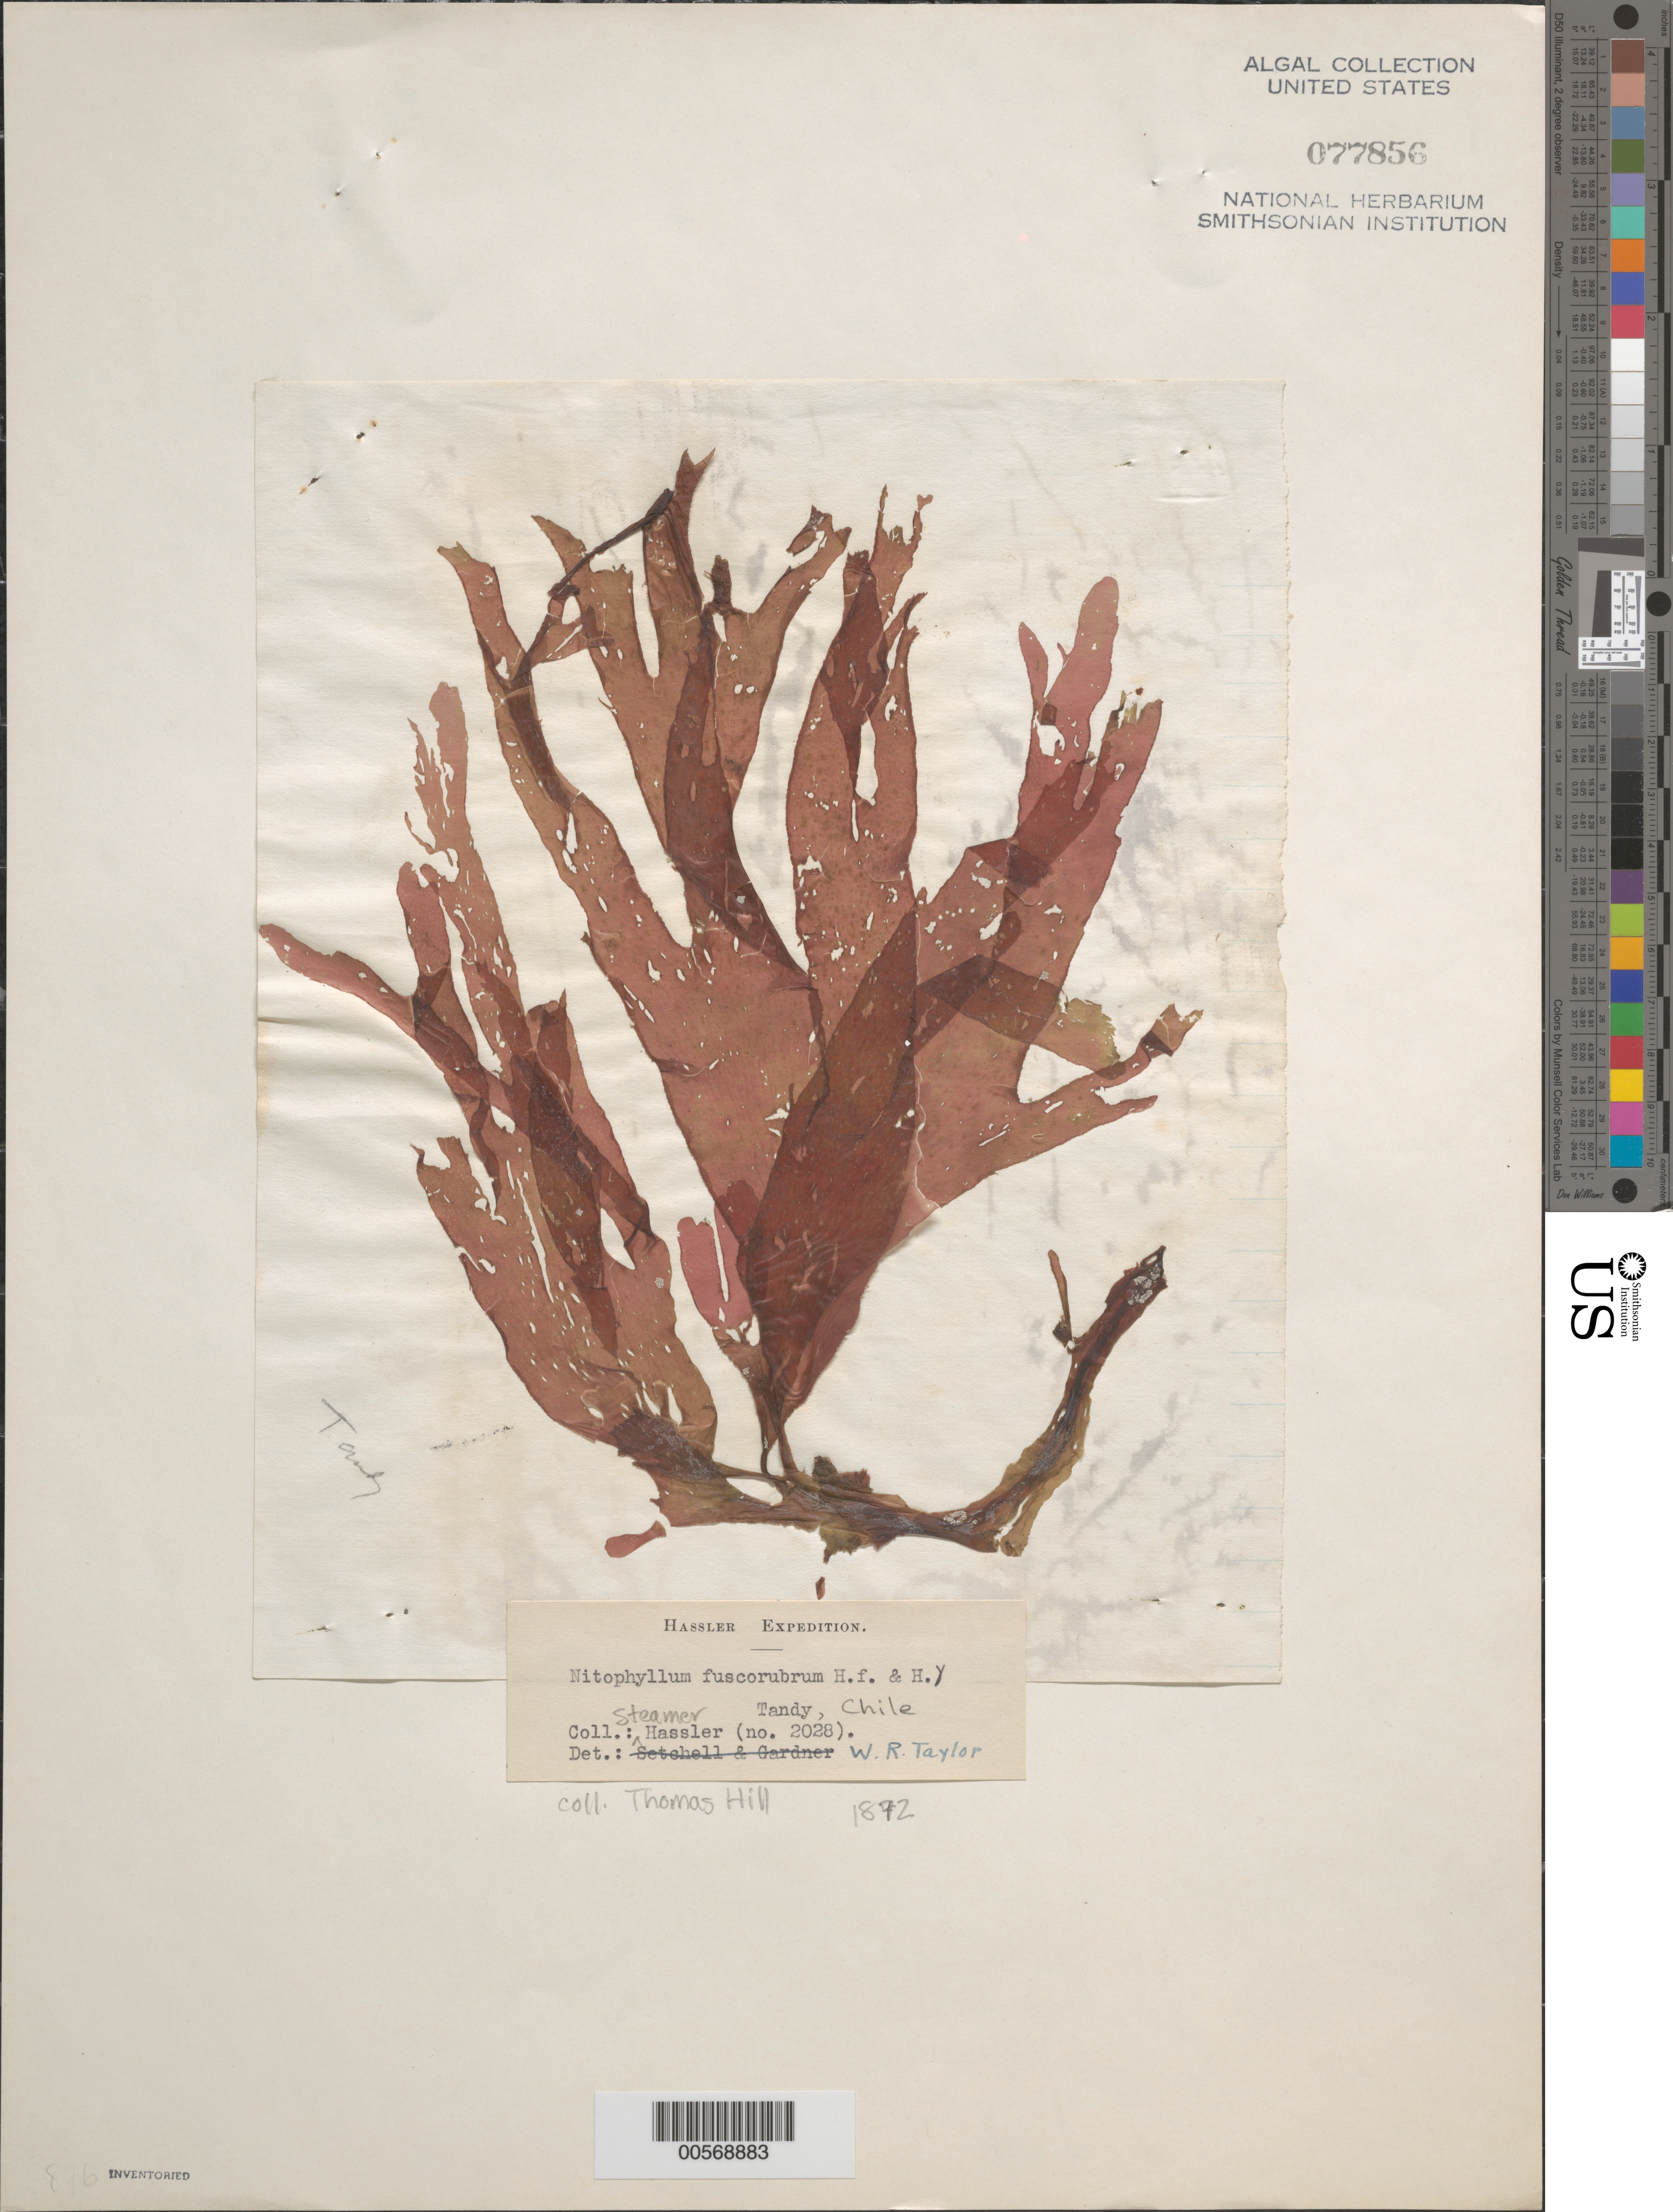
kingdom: Plantae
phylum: Rhodophyta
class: Florideophyceae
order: Ceramiales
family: Delesseriaceae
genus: Nitophyllum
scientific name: Nitophyllum fuscorubrum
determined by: Taylor, William R.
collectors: T. Hill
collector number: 2028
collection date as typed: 1872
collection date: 1872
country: Chile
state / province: Magallanes y de la Antártica Chilena (XII)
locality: Bahia tandy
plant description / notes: Hassler Expedition, 1871-1872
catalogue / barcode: US 77856